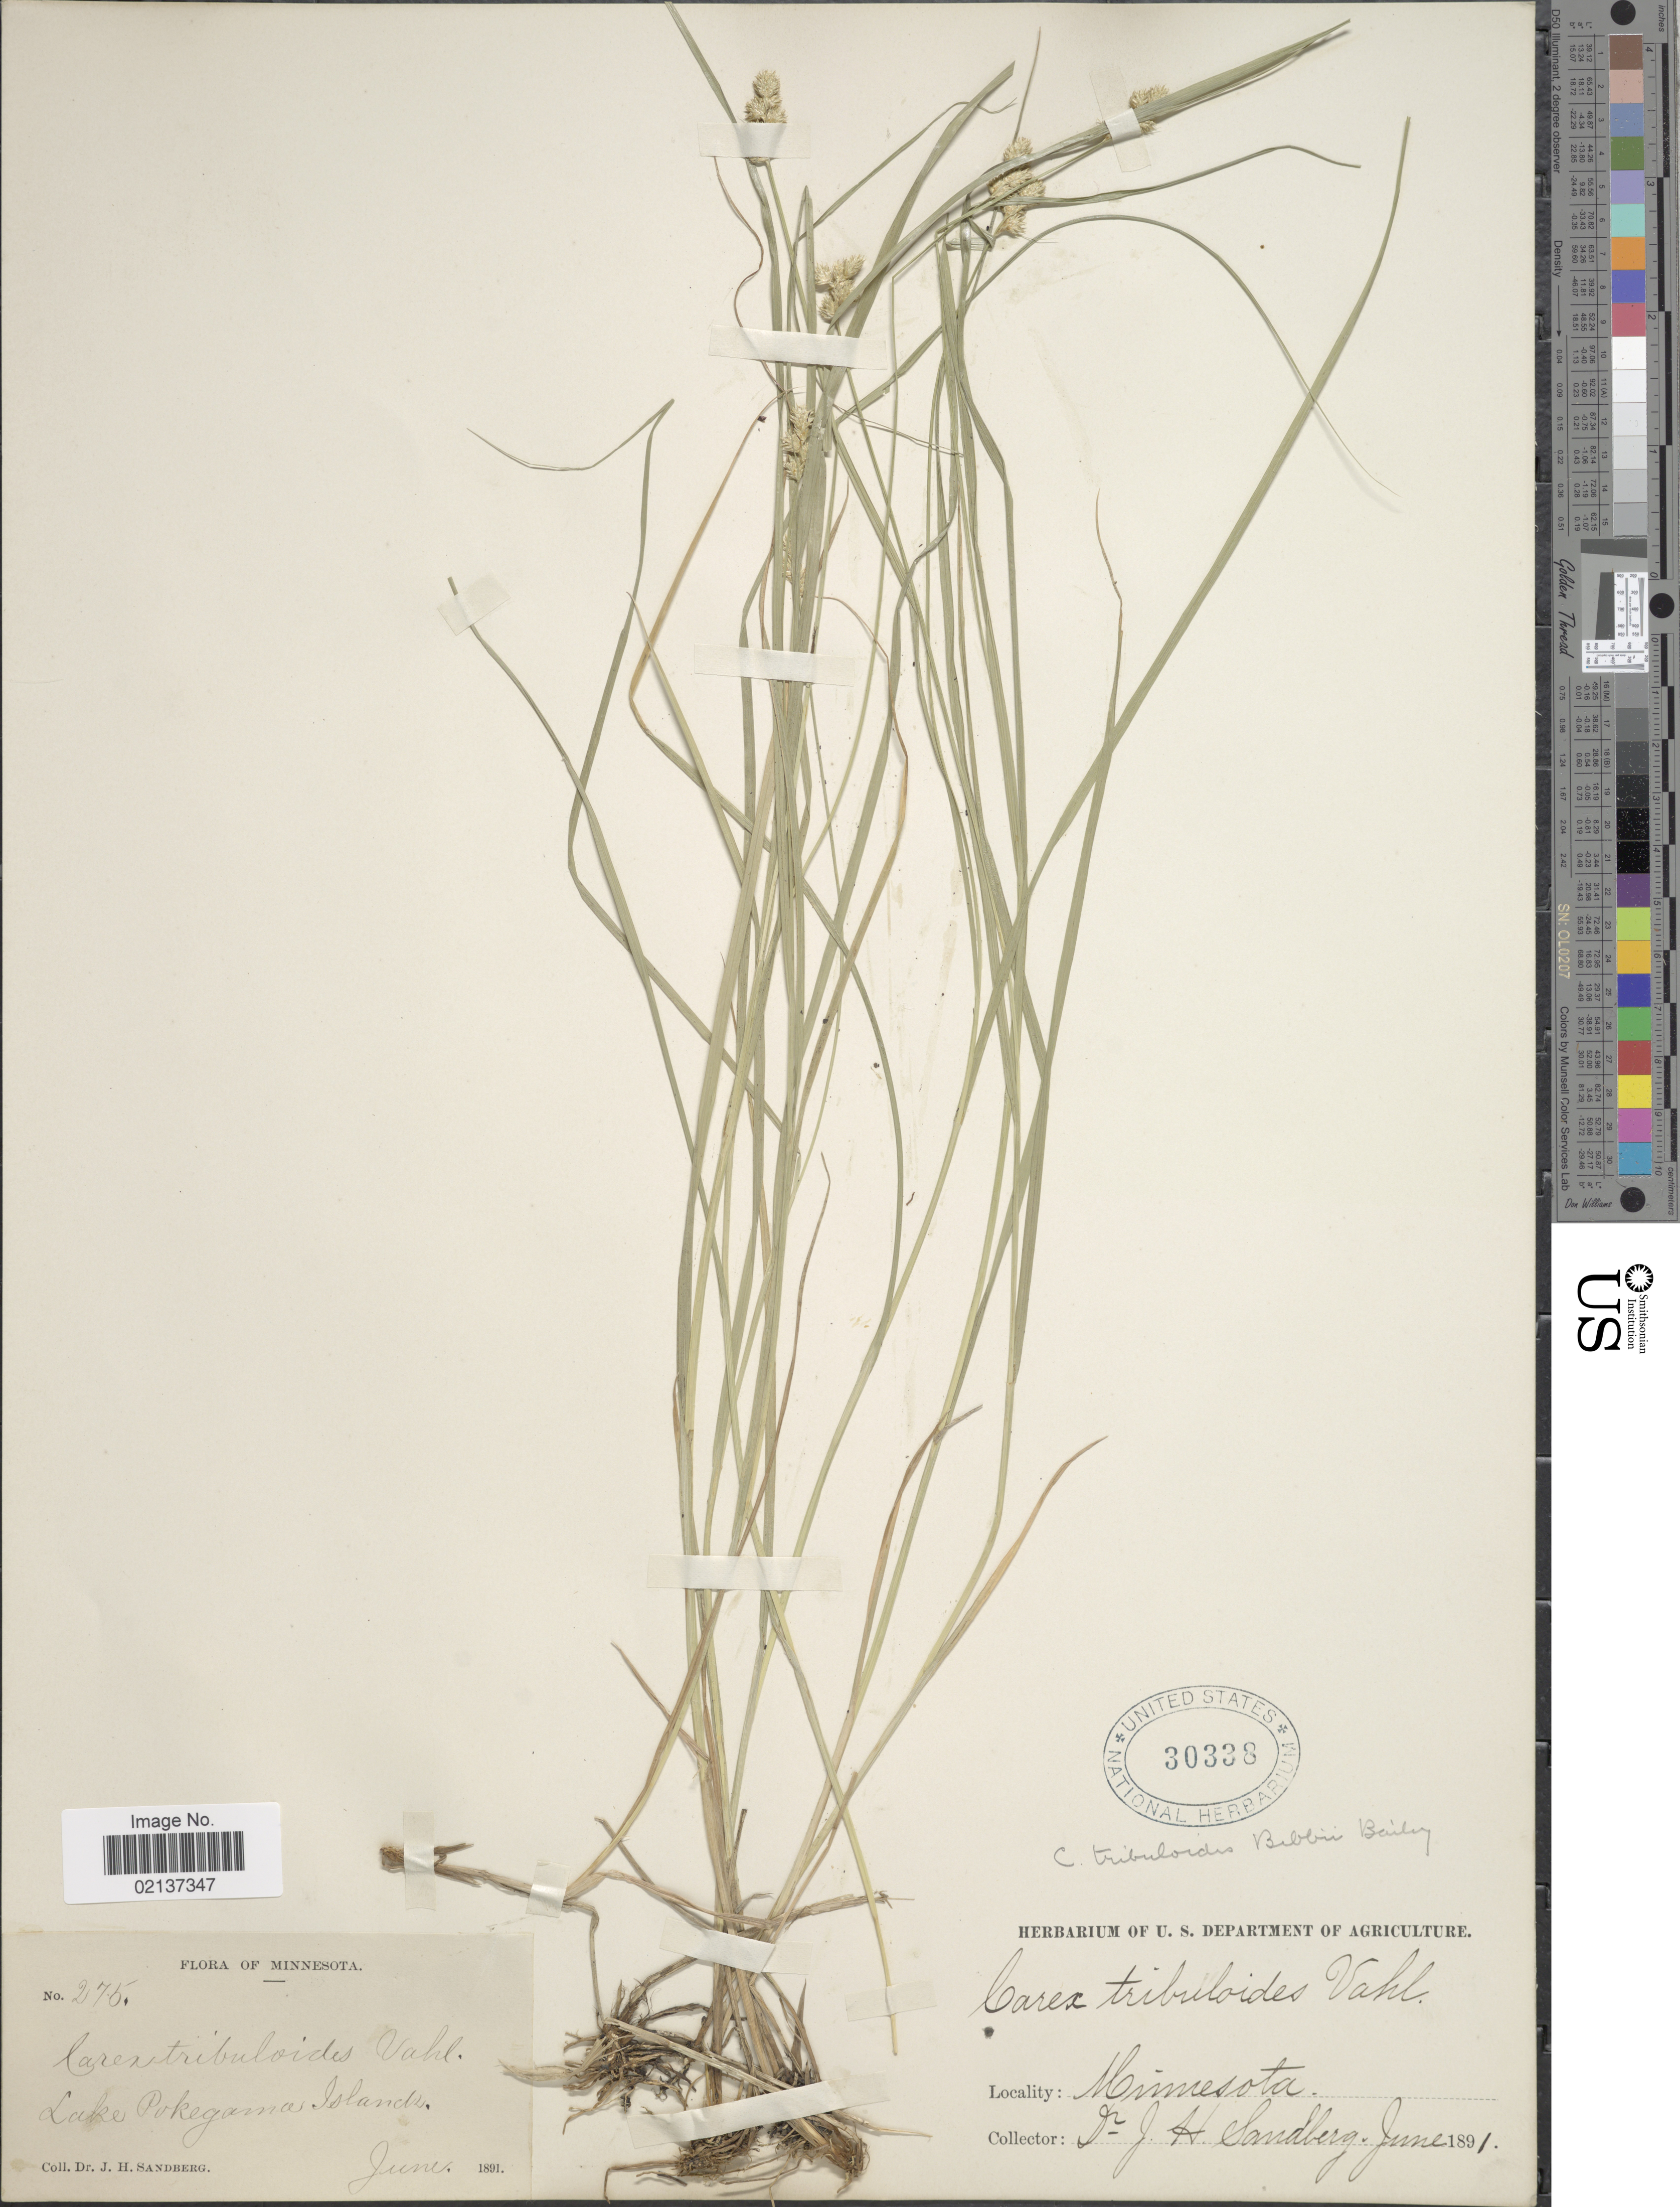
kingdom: Plantae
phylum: Tracheophyta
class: Liliopsida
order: Poales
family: Cyperaceae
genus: Carex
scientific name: Carex bebbii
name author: (L.H. Bailey) Olney ex Fernald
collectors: J. H. Sandberg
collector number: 275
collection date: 1891-06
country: United States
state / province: Minnesota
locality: Lake Pokegama Island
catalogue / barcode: US 30338